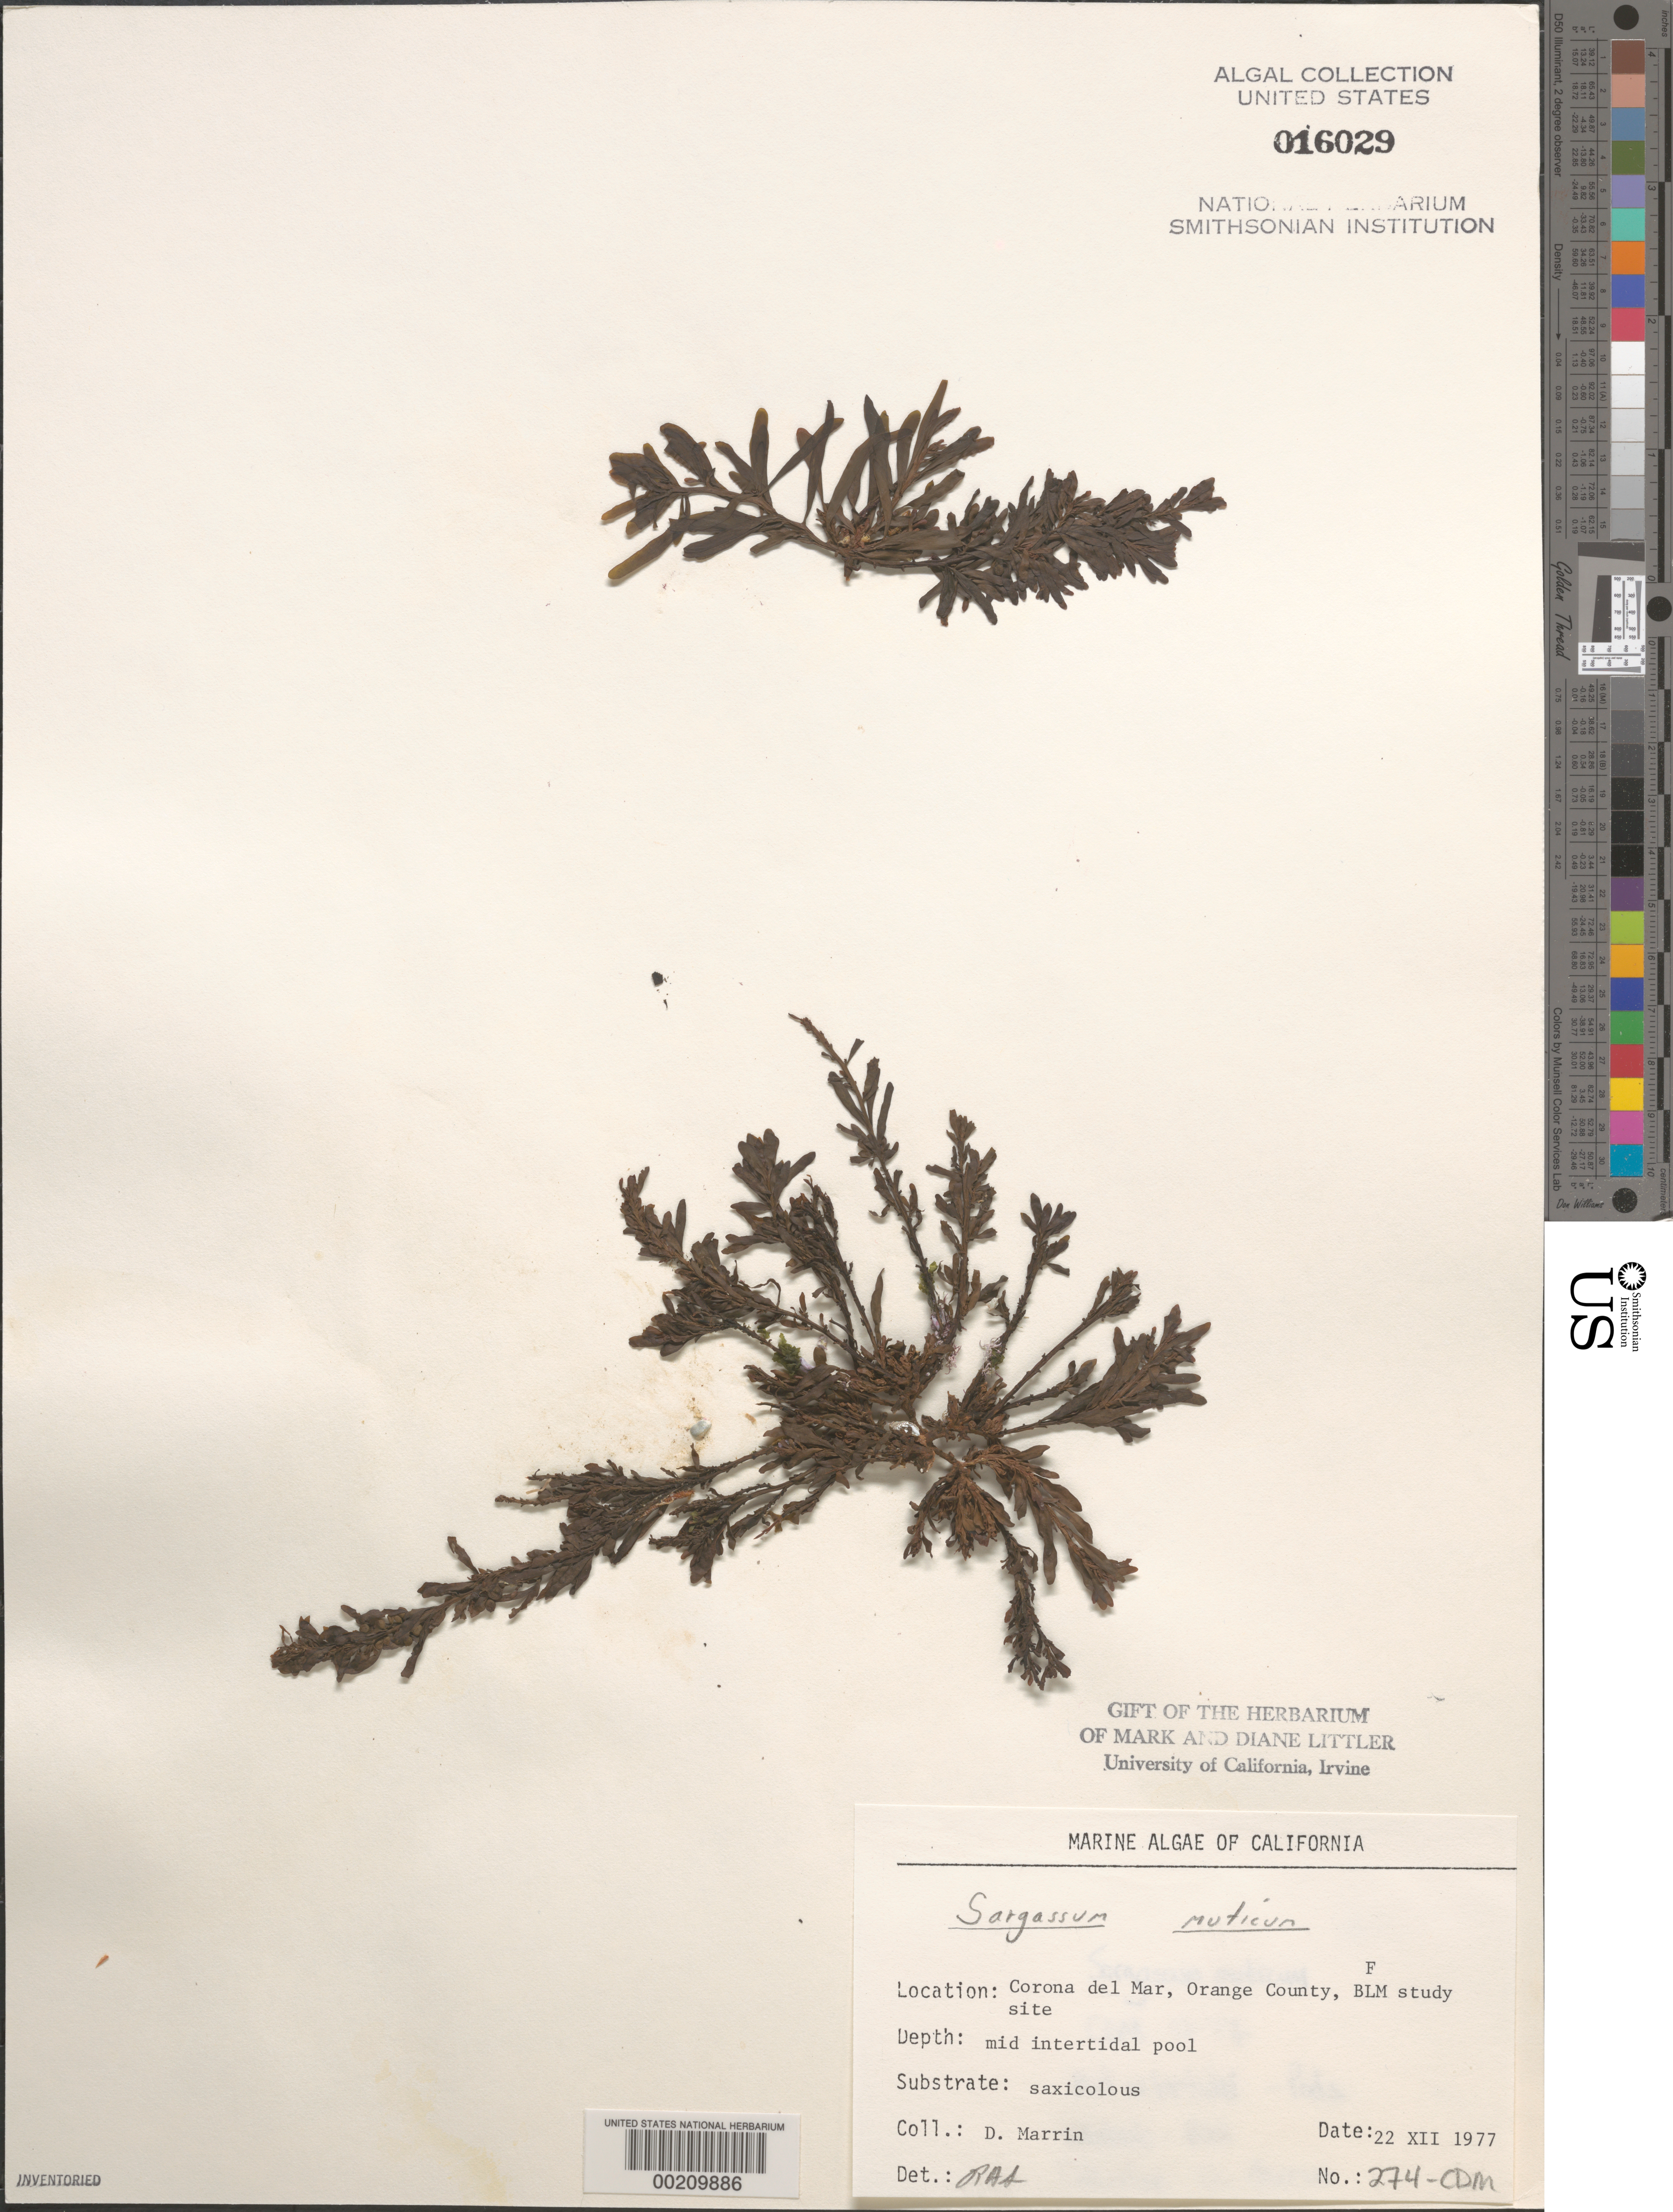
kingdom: Chromista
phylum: Ochrophyta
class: Phaeophyceae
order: Fucales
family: Sargassaceae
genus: Sargassum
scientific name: Sargassum muticum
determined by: Sims, Robert H.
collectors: D. Marrin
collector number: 274-cdm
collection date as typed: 22 Dec 1977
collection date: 1977-12-22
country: United States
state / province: California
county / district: Orange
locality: Corona del Mar, mouth of Morning Canyon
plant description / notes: BLM-SOCALBIGHT Rocky Intertidal Survey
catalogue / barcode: US 16029